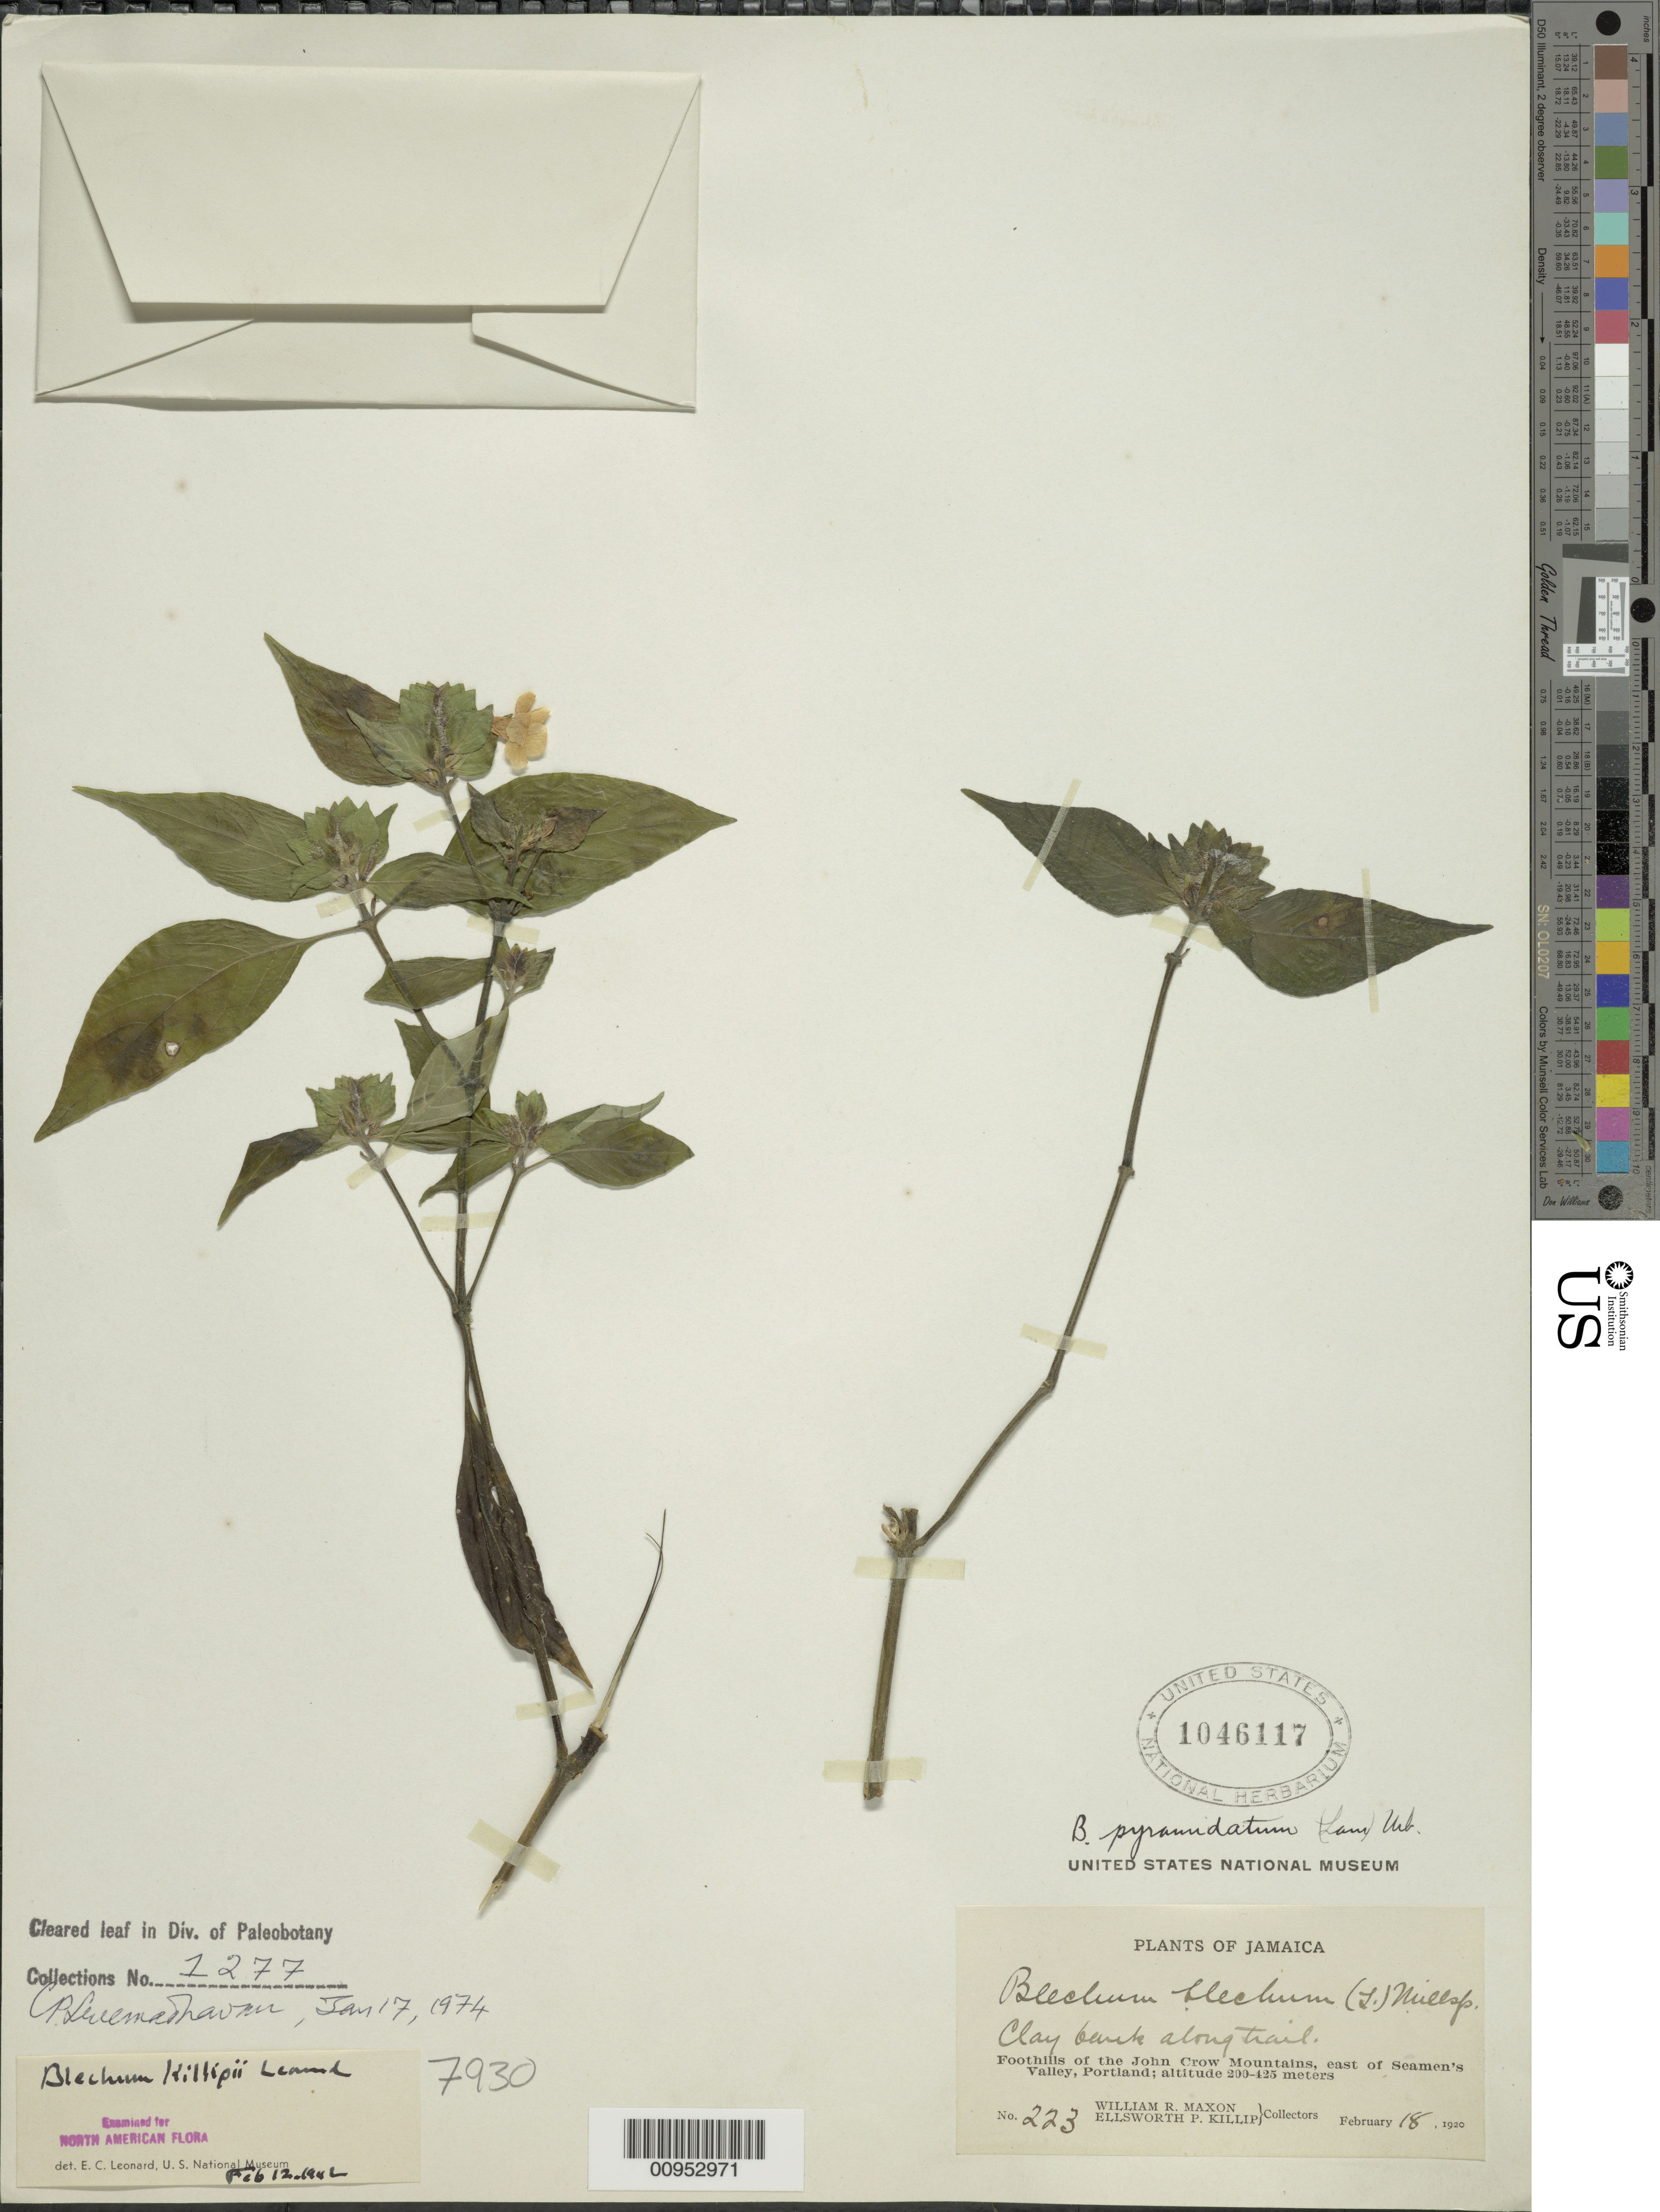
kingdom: Plantae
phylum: Tracheophyta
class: Magnoliopsida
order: Lamiales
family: Acanthaceae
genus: Blechum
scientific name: Blechum killipii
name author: Leonard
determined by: Leonard, Emery C., (US)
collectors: W. R. Maxon & E. P. Killip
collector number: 223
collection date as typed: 18 Feb 1920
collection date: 1920-02-18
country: Jamaica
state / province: Portland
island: Jamaica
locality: Foothills of John Crow Mountains, east of Seamen's Valley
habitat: Clay bank along trail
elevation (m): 200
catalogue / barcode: US 1046117